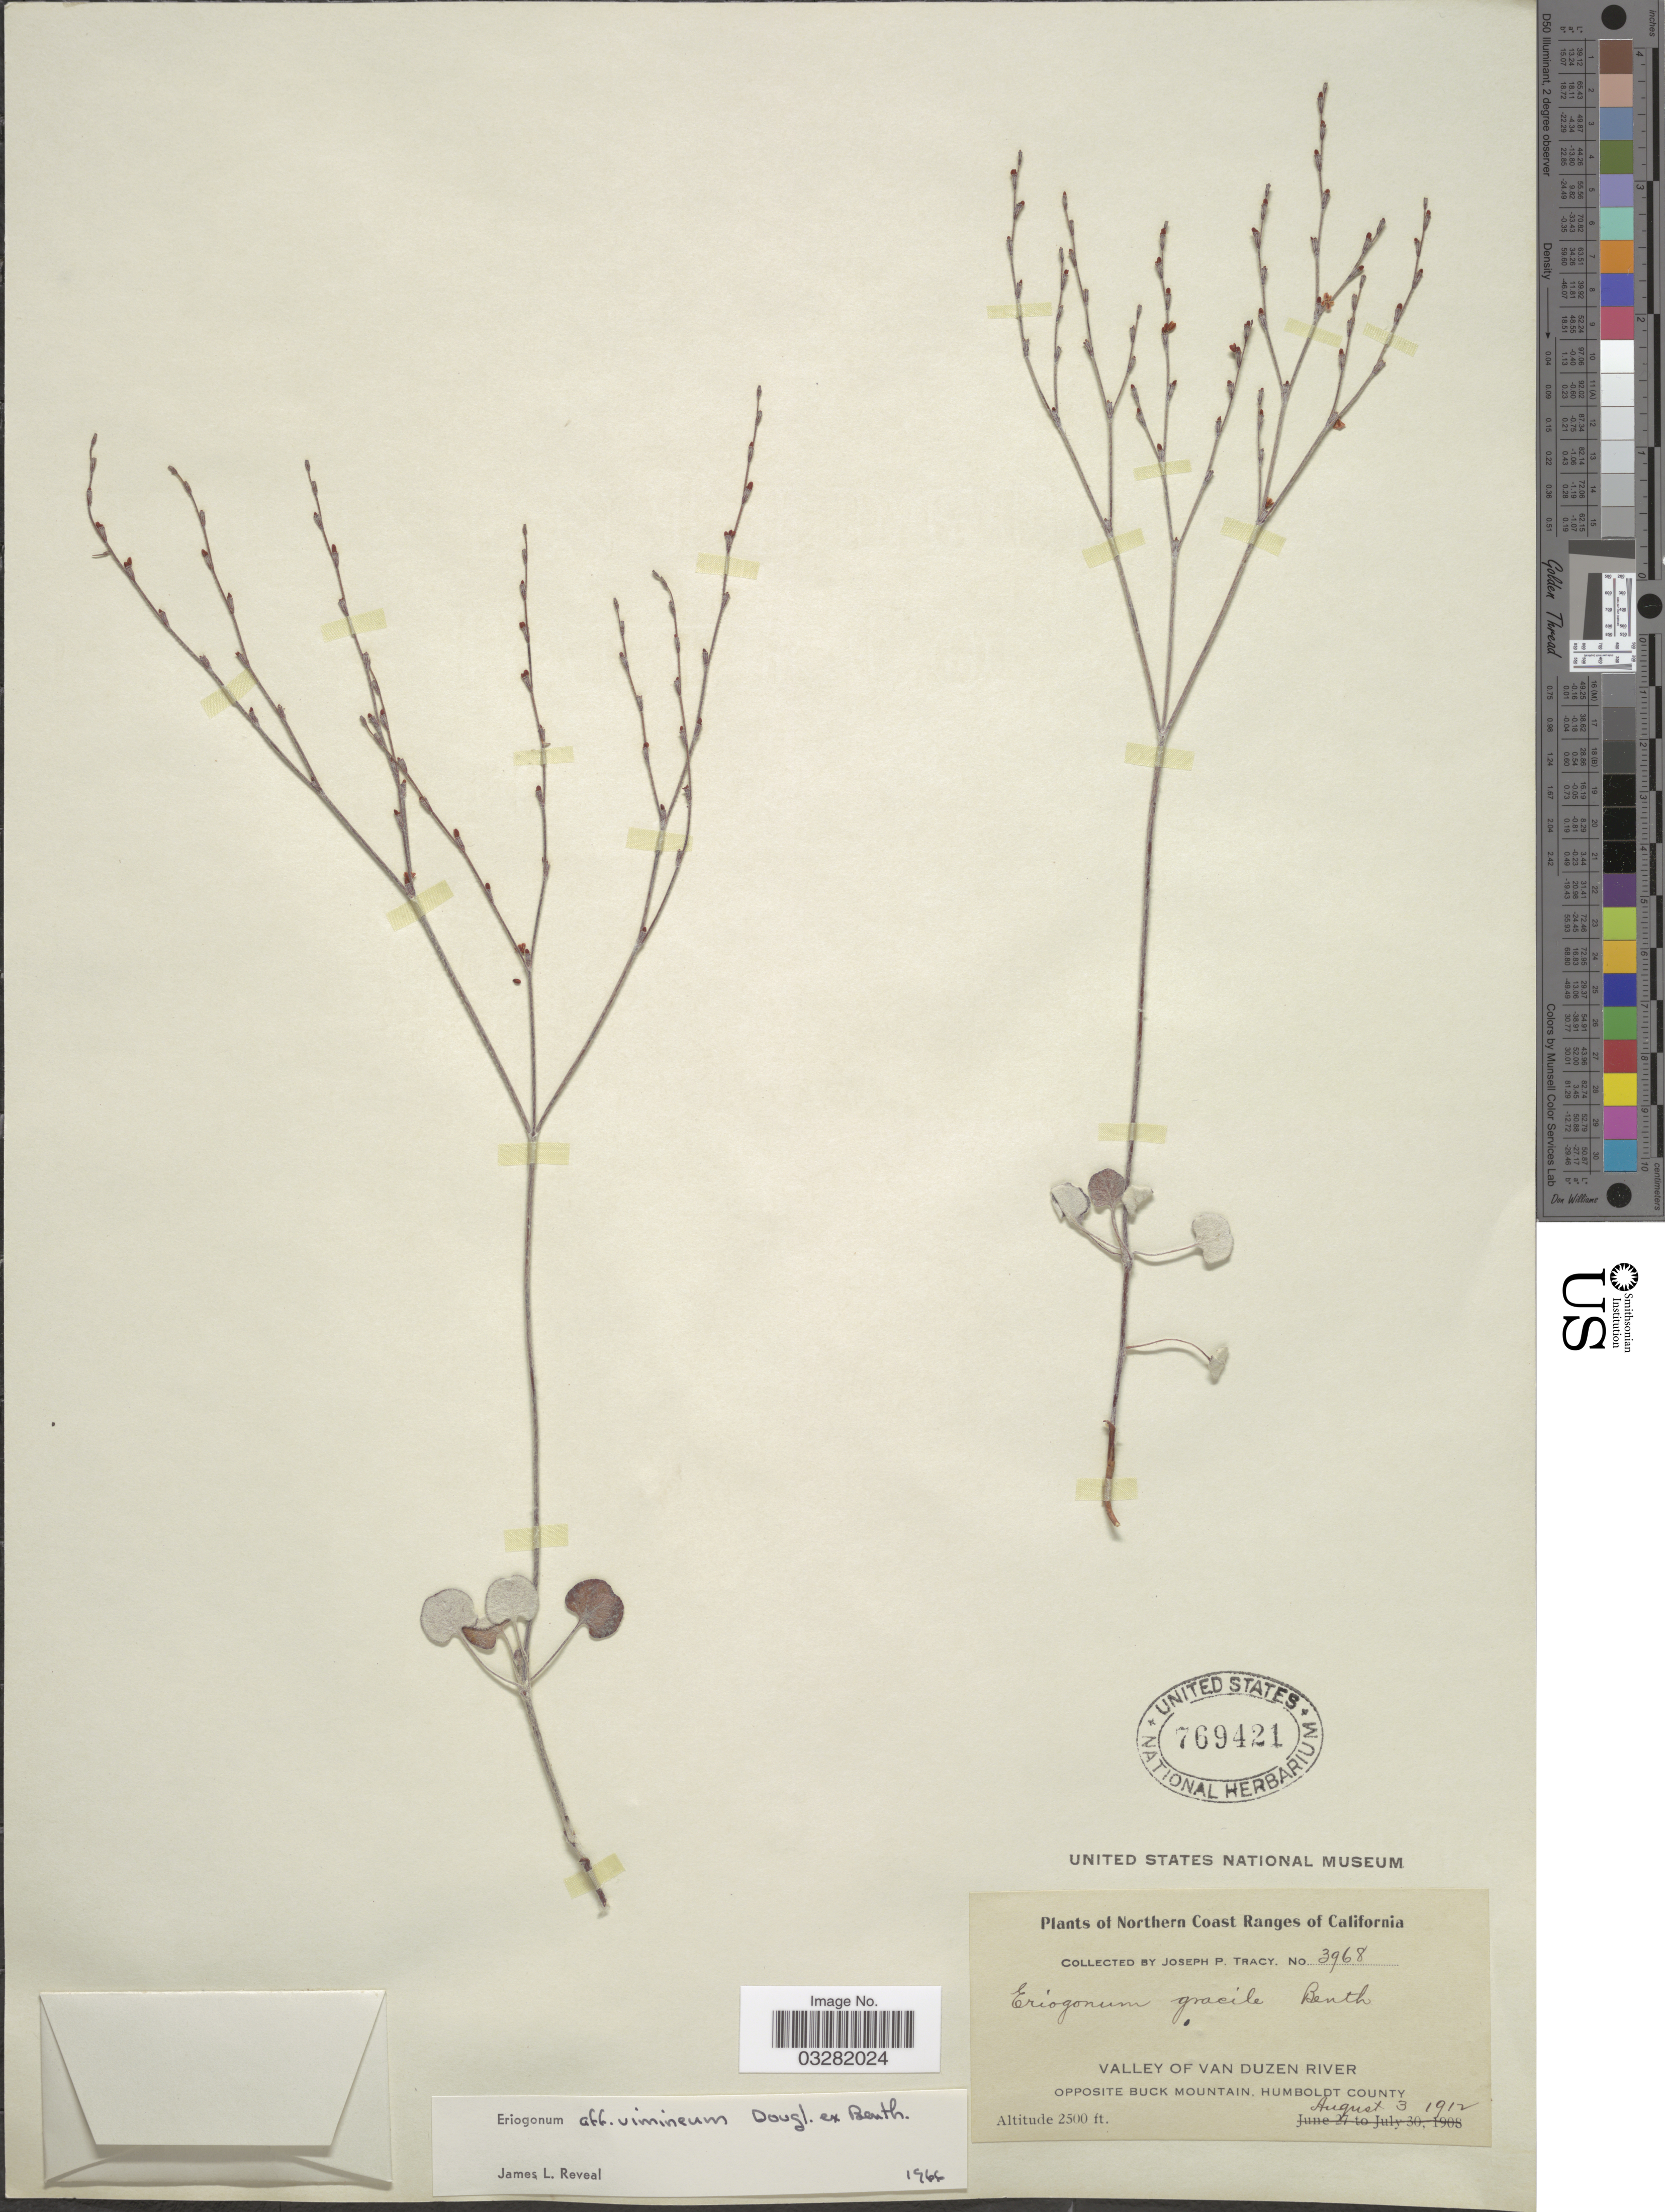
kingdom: Plantae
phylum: Tracheophyta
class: Magnoliopsida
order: Caryophyllales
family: Polygonaceae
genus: Eriogonum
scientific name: Eriogonum vimineum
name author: Douglas ex Benth.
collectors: J. Tracy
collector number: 3968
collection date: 1912-08-03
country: United States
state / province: California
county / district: Humboldt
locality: Northern Coast Ranges. Valley of Duzon River, opposite Buck Mountain, Humboldt County.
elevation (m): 762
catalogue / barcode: US 769421